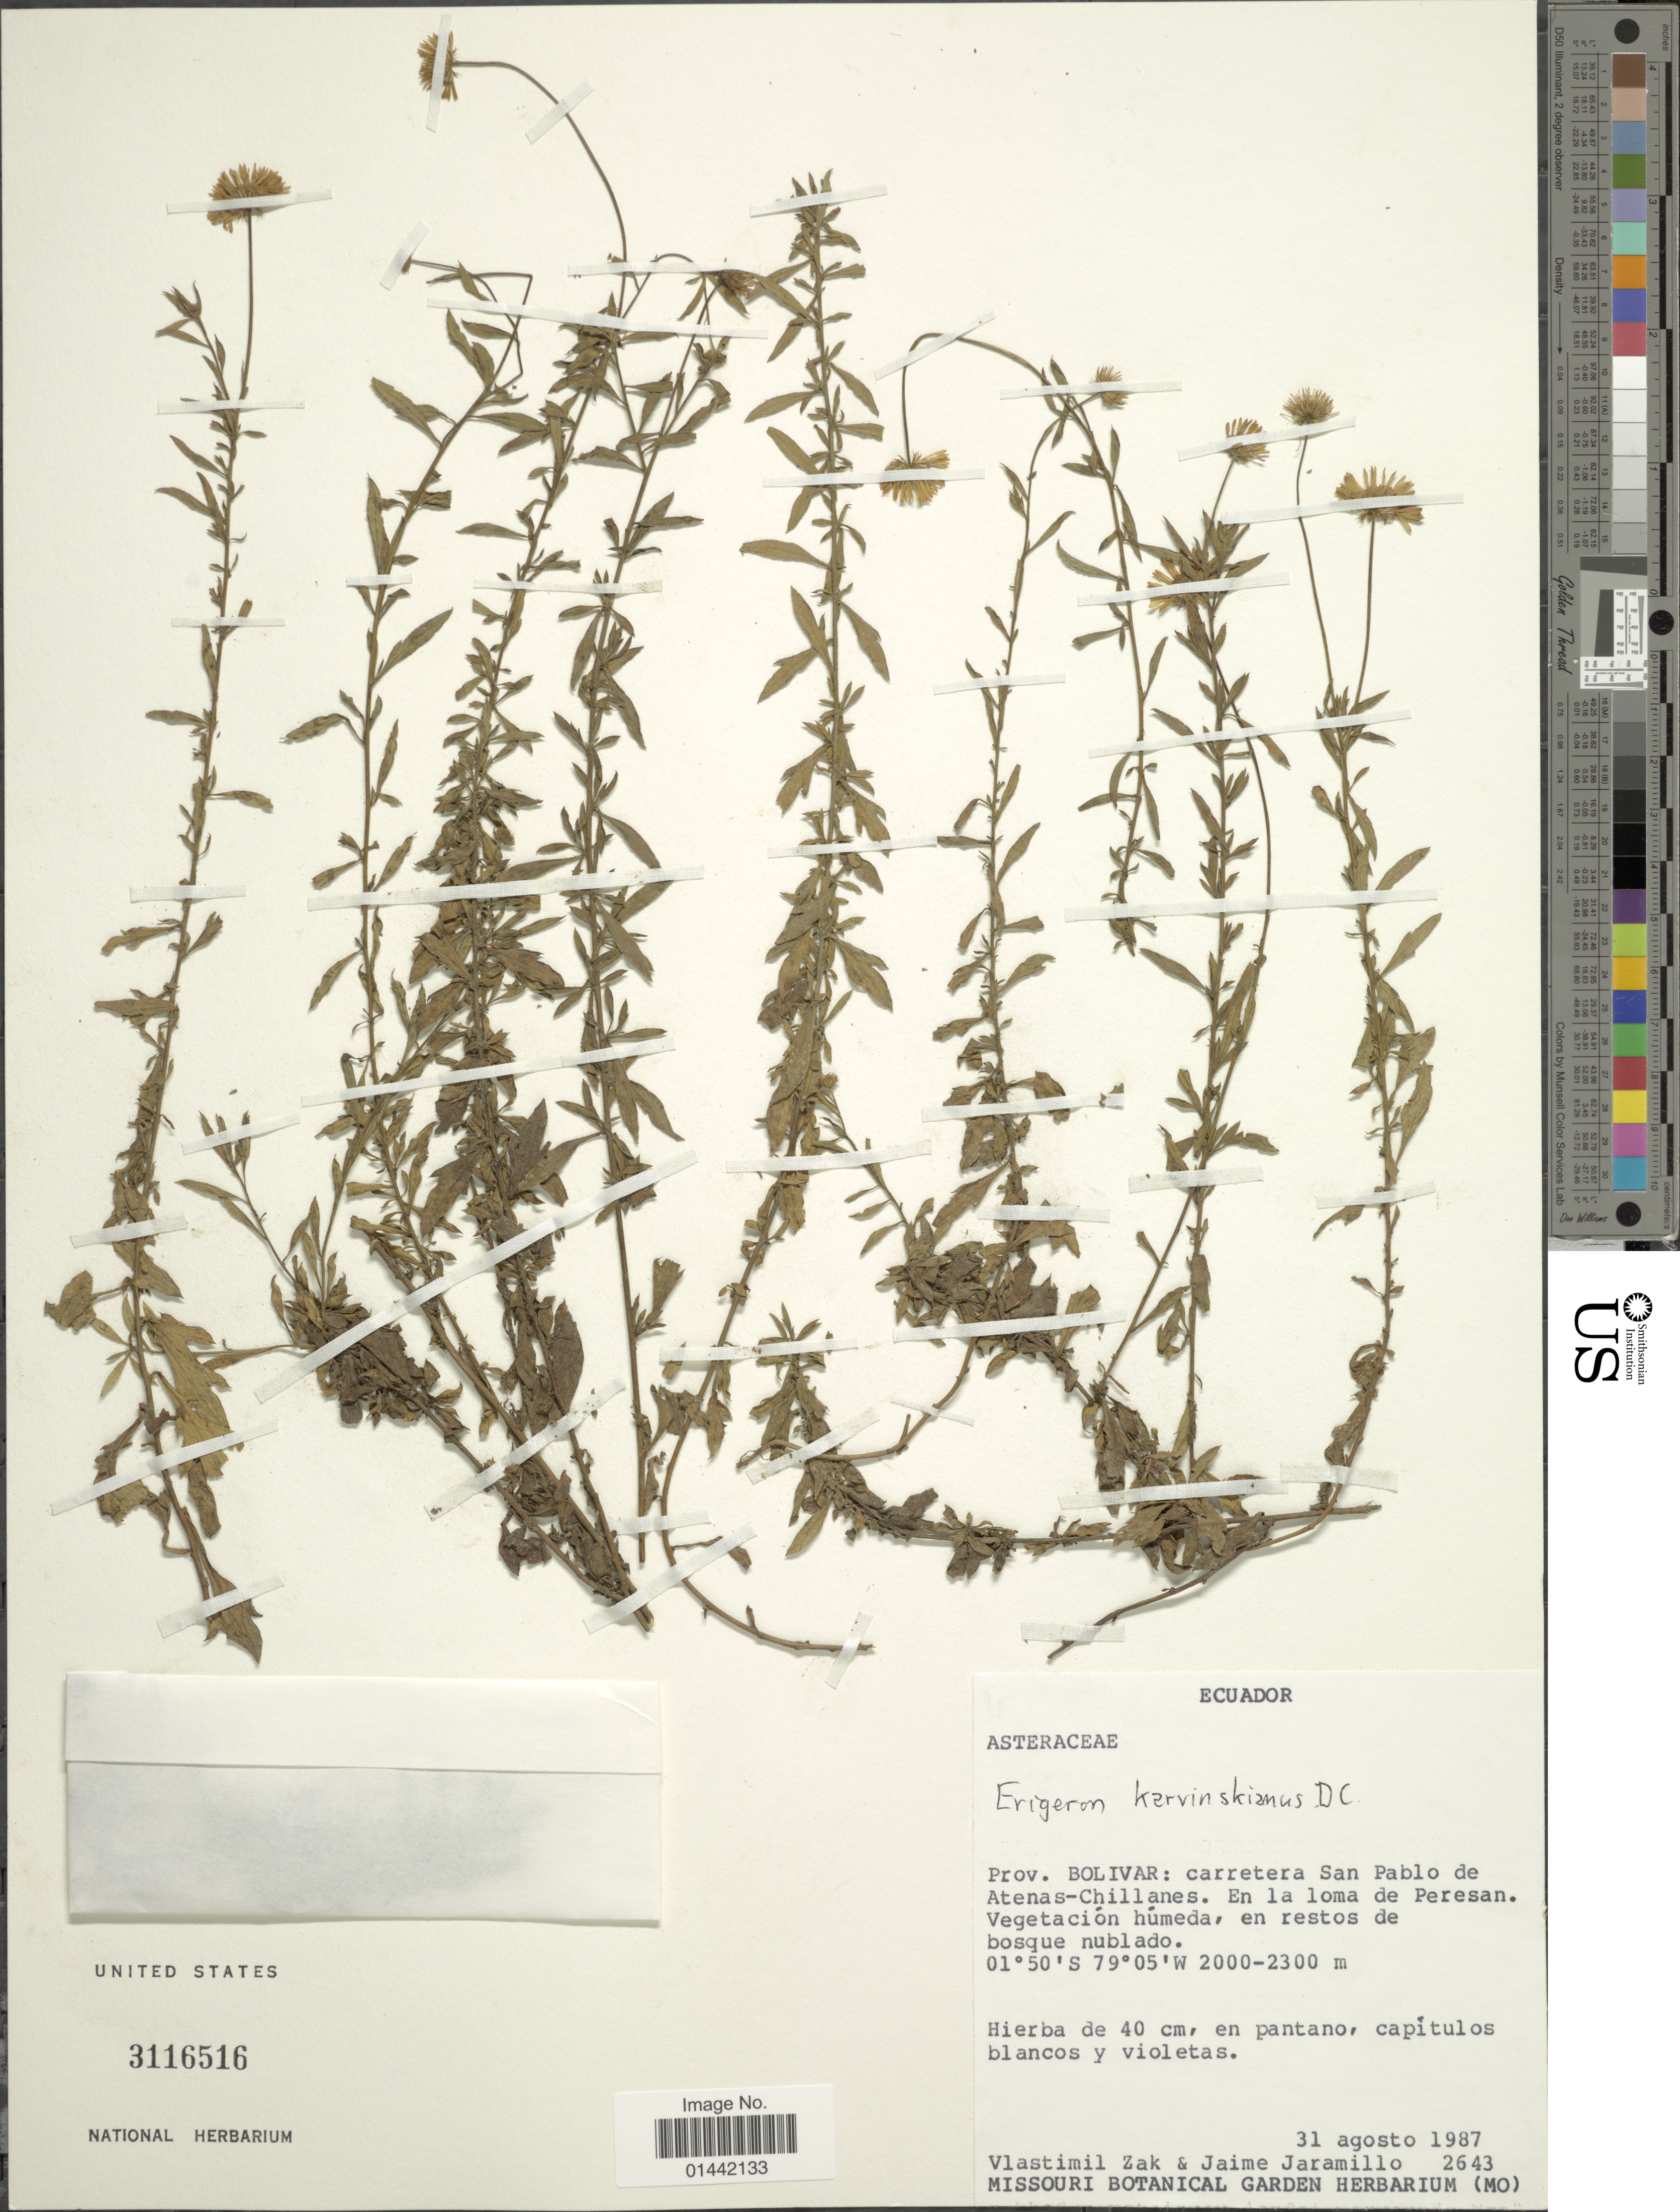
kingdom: Plantae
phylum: Tracheophyta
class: Magnoliopsida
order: Asterales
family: Asteraceae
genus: Erigeron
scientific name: Erigeron karvinskianus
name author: DC.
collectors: V. Zak & J. Jaramillo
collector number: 2643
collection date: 1987-08-31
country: Ecuador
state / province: Bolívar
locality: Carretera San Pablo de Atenas-Chillanes, en la loma de Peresan, vegetación húmeda, en restos de bosque nublado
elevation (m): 2000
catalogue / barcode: US 3116516